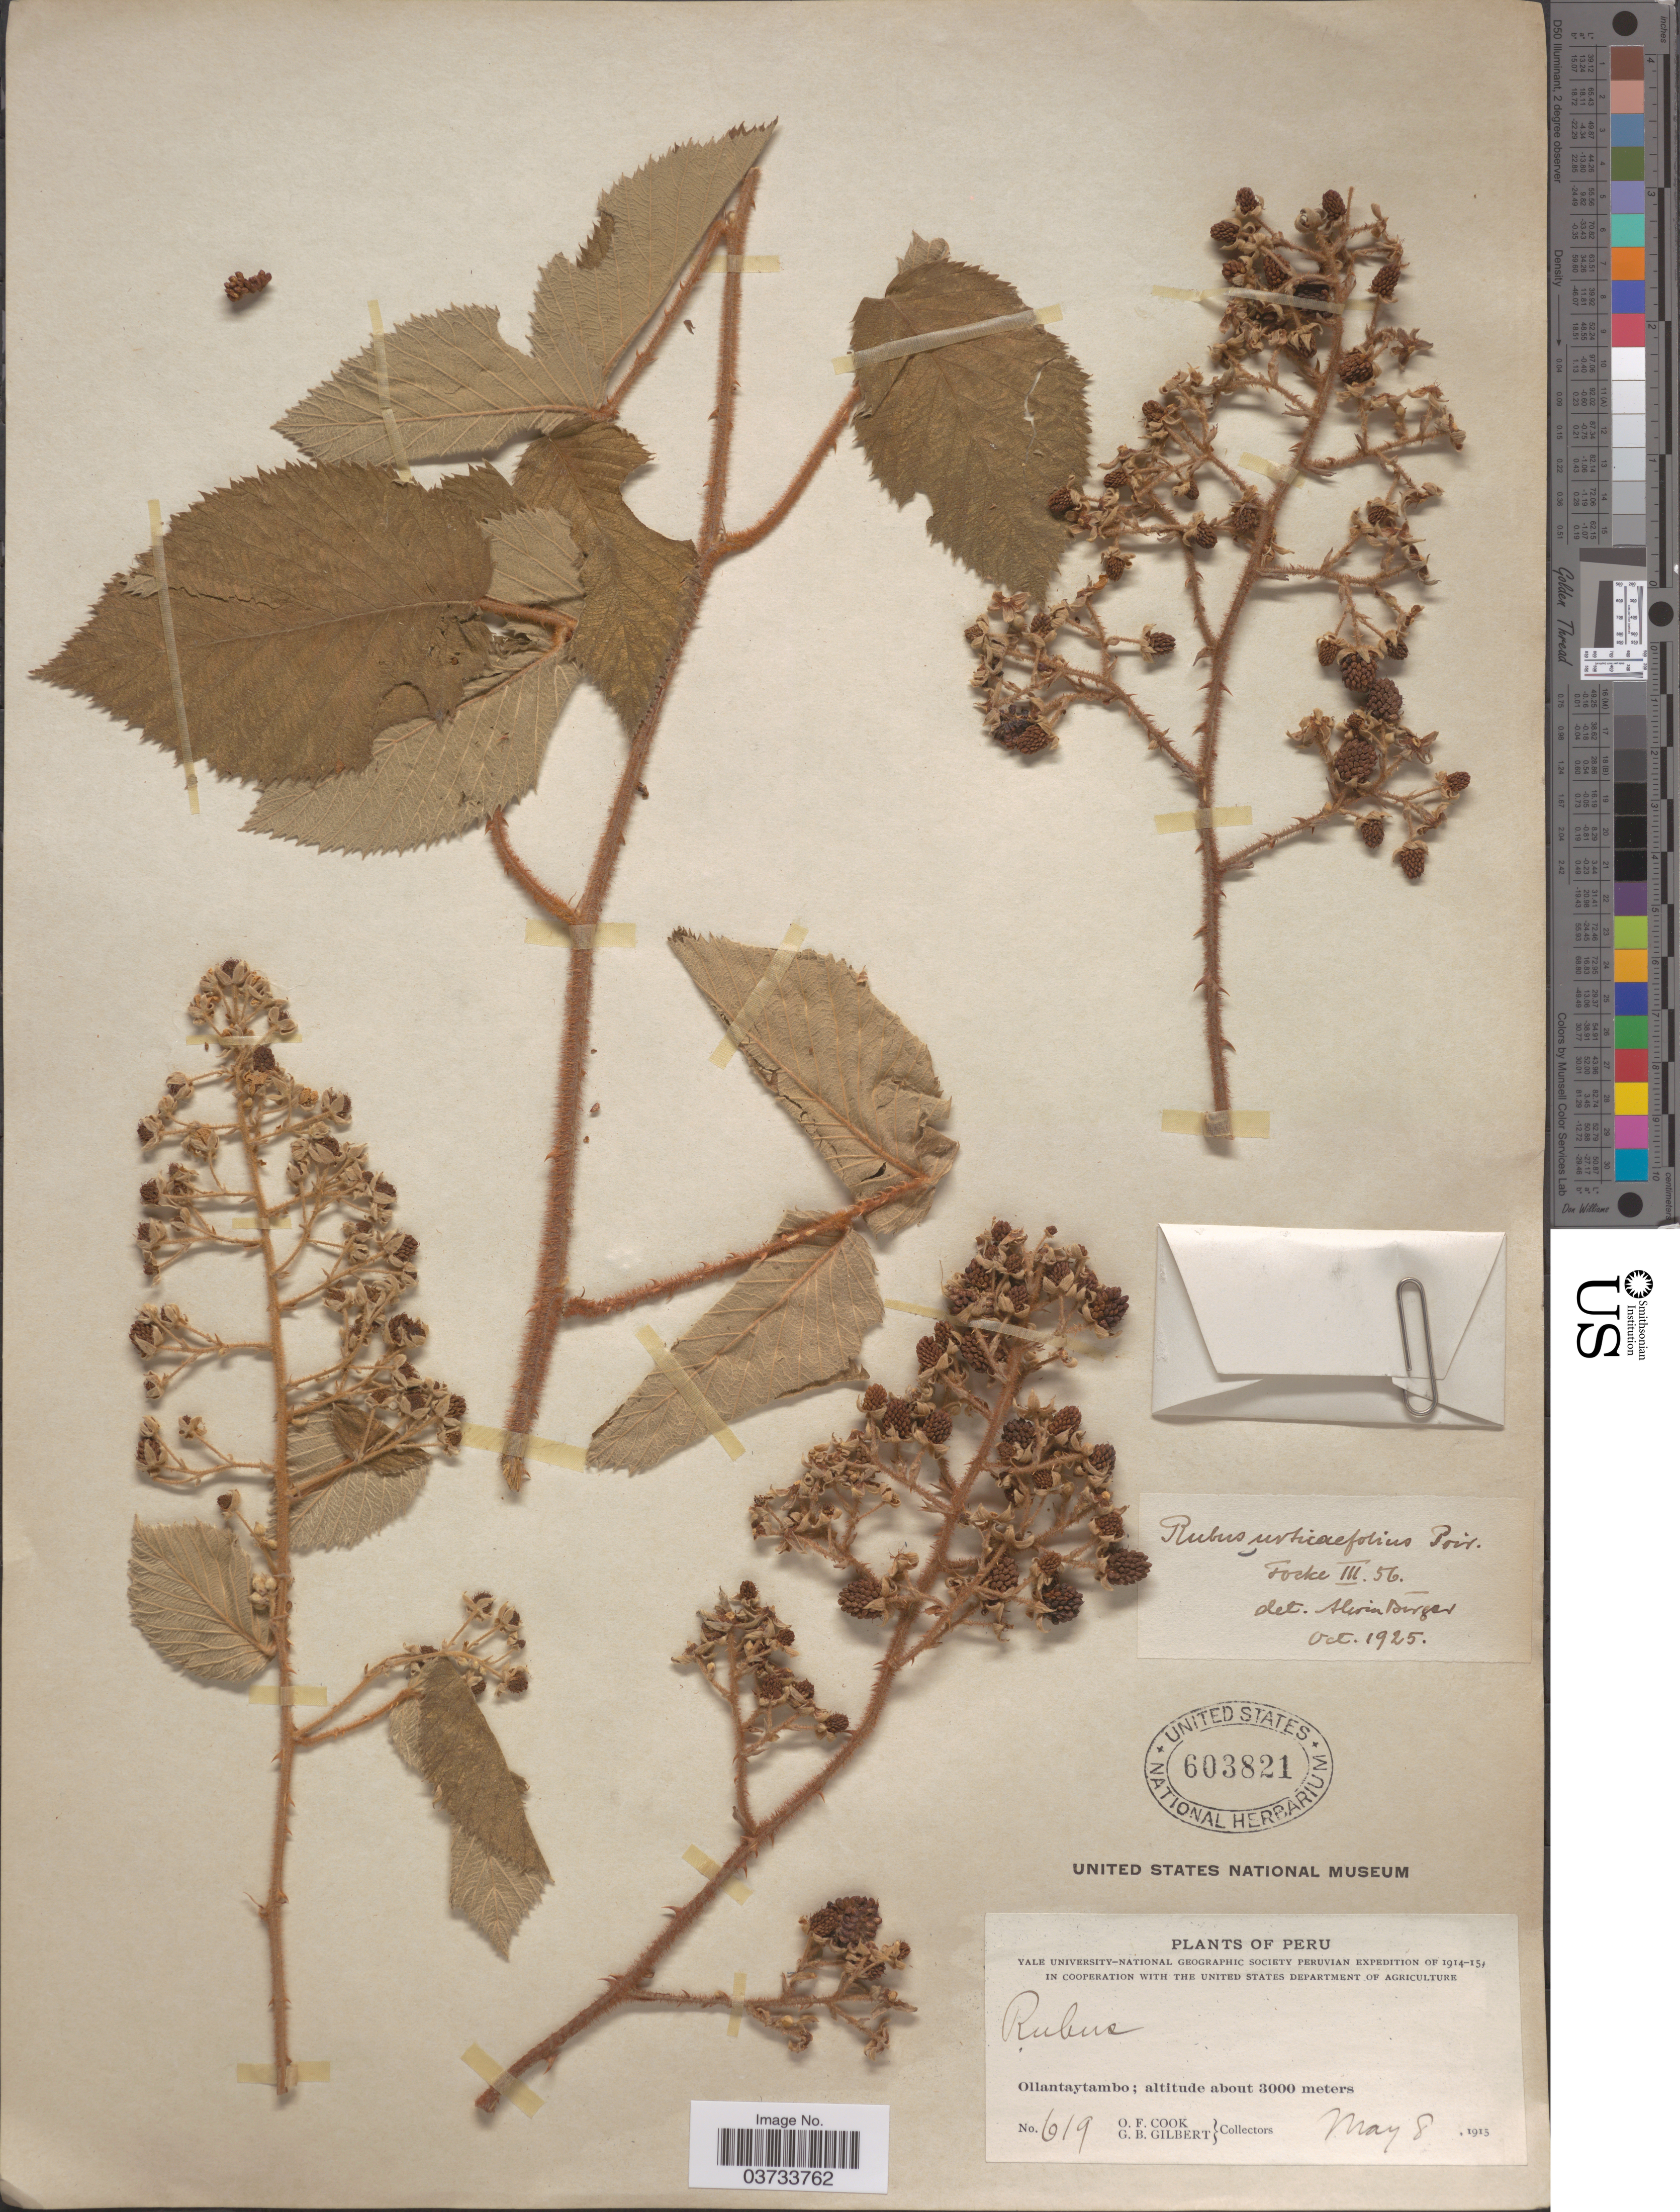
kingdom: Plantae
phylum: Tracheophyta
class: Magnoliopsida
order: Rosales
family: Rosaceae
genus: Rubus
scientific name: Rubus urticifolius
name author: Poir.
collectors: O. F. Cook & G. B. Gilbert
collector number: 619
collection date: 1915-05-08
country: Peru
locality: Ollantaytambo.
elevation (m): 3000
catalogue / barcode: US 603821